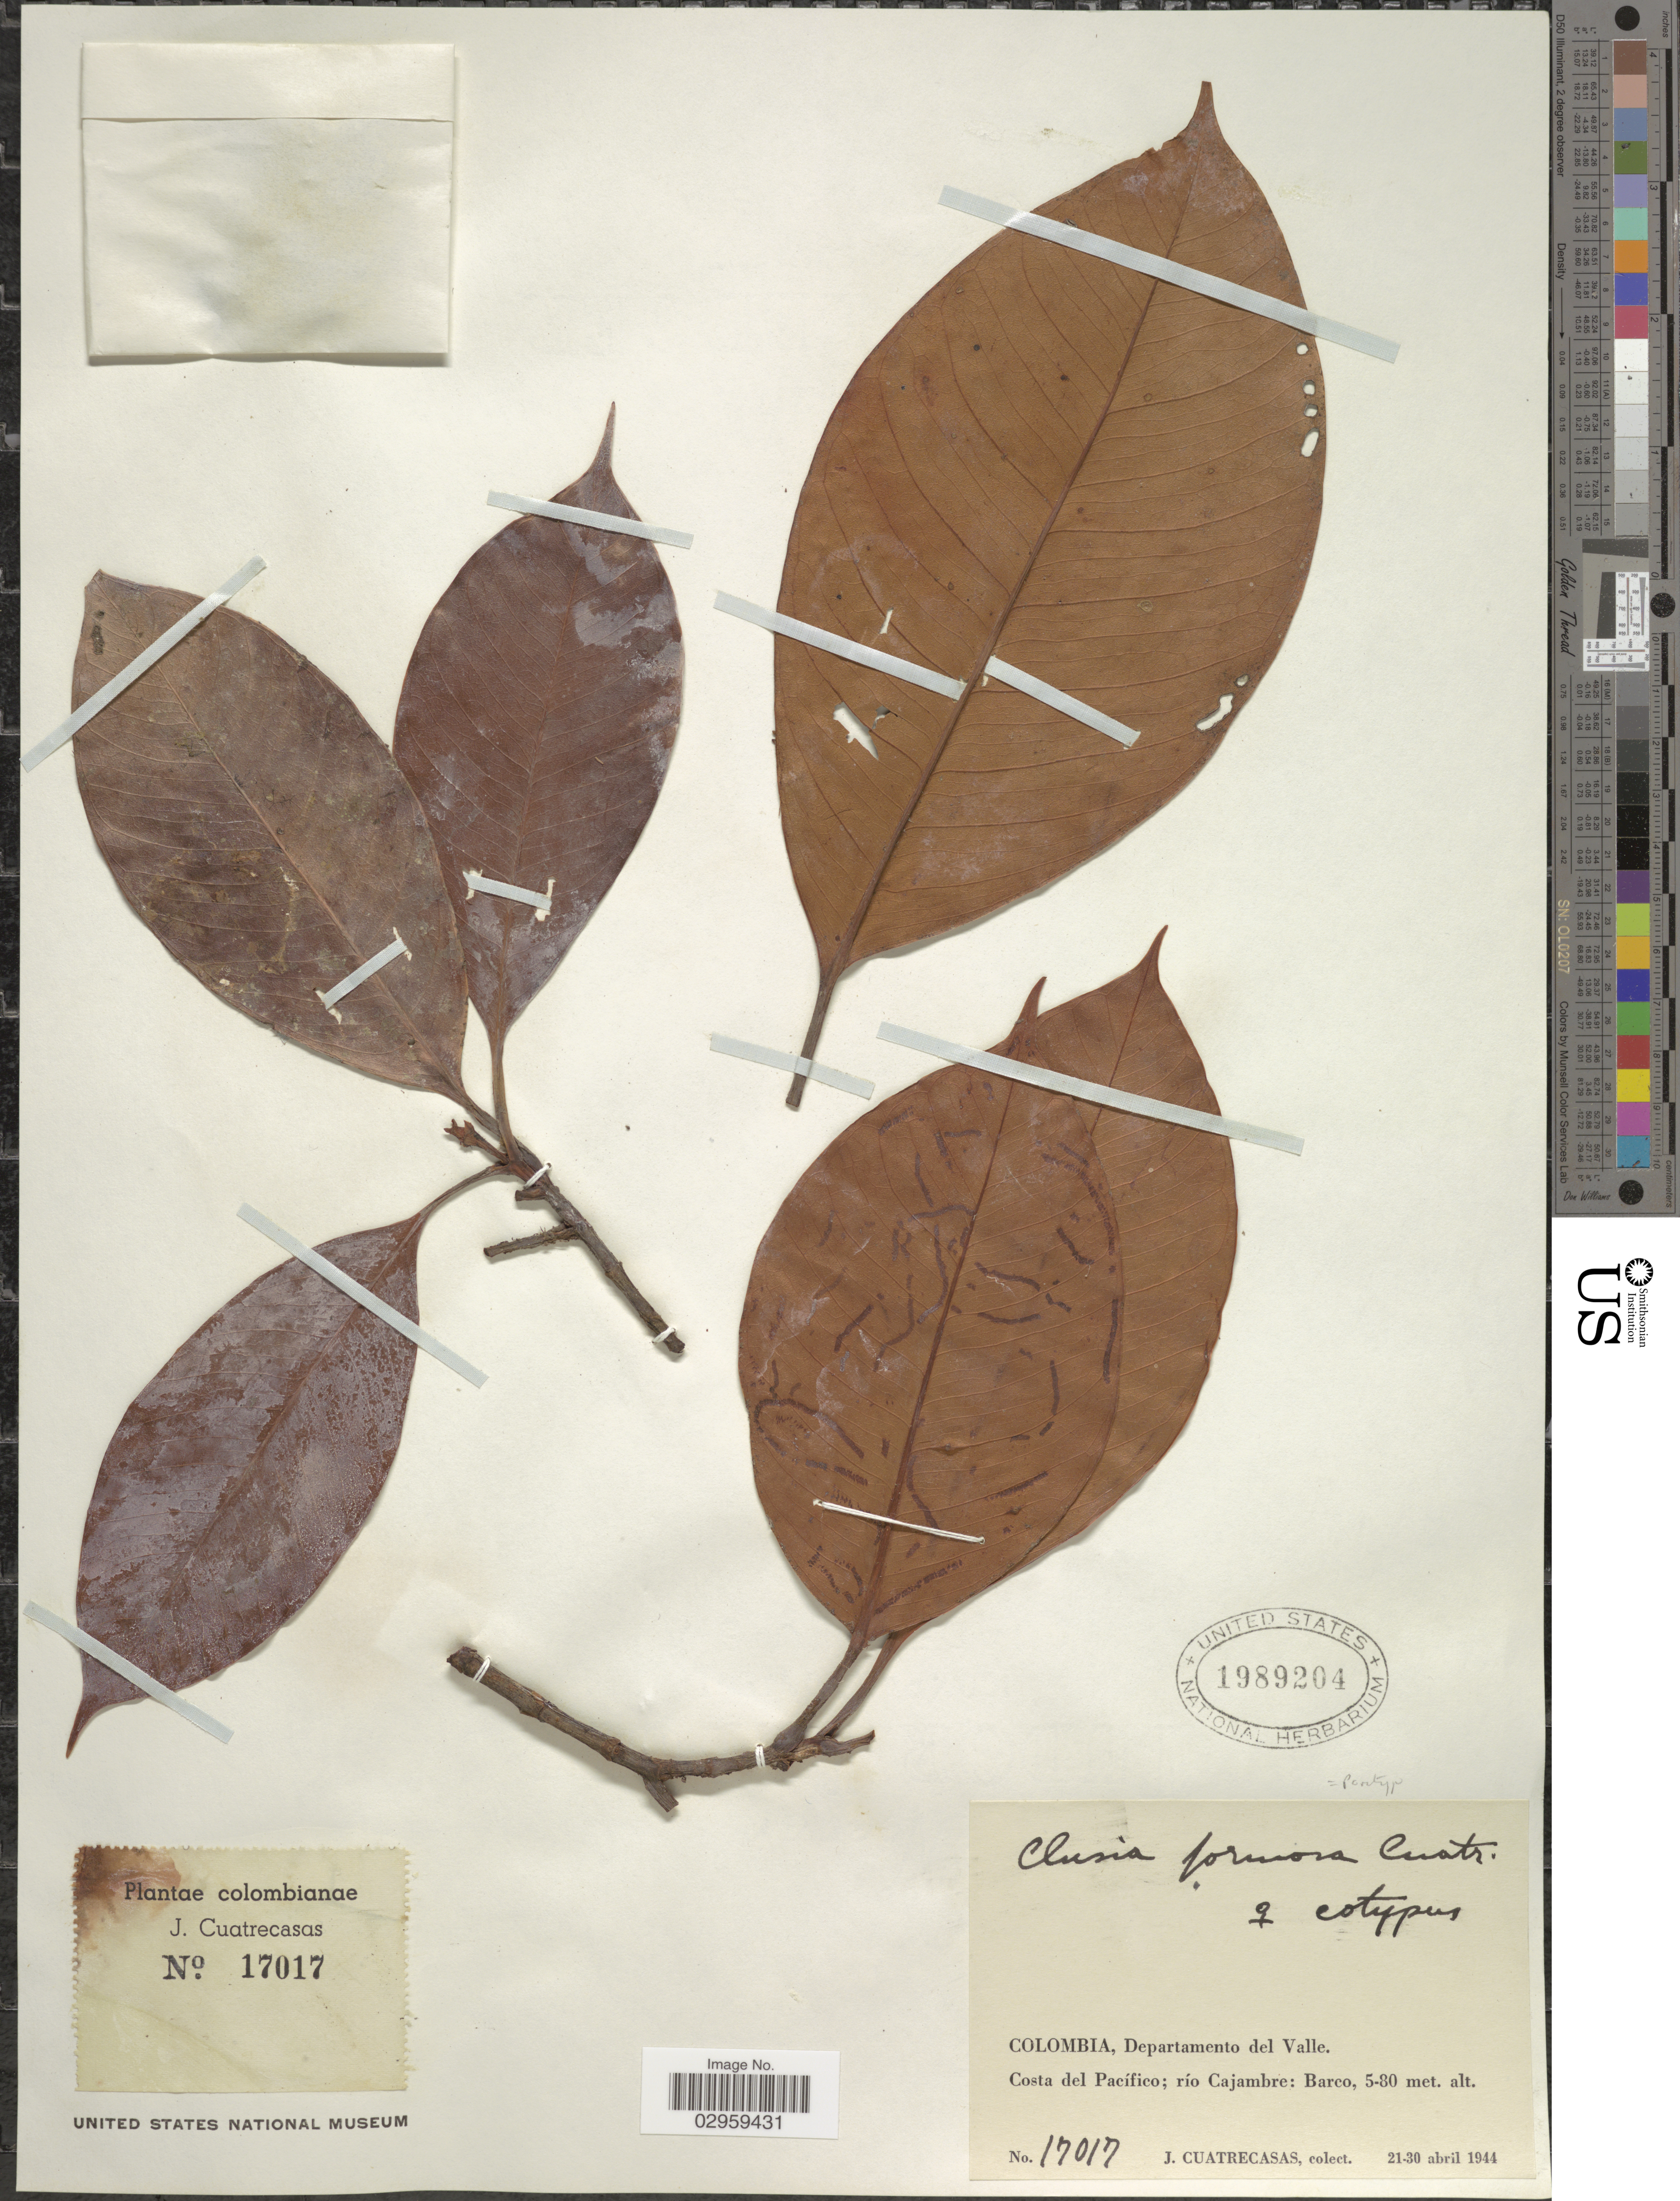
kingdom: Plantae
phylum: Tracheophyta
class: Magnoliopsida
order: Malpighiales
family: Clusiaceae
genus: Clusia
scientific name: Clusia formosa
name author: Cuatrec.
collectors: J. Cuatrecasas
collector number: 17017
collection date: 1944-04-21/1944-04-30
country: Colombia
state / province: Valle del Cauca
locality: Departamento del Valle. Costa del Pacífico; río Cajambre: Barco.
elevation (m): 5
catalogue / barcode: US 1989204